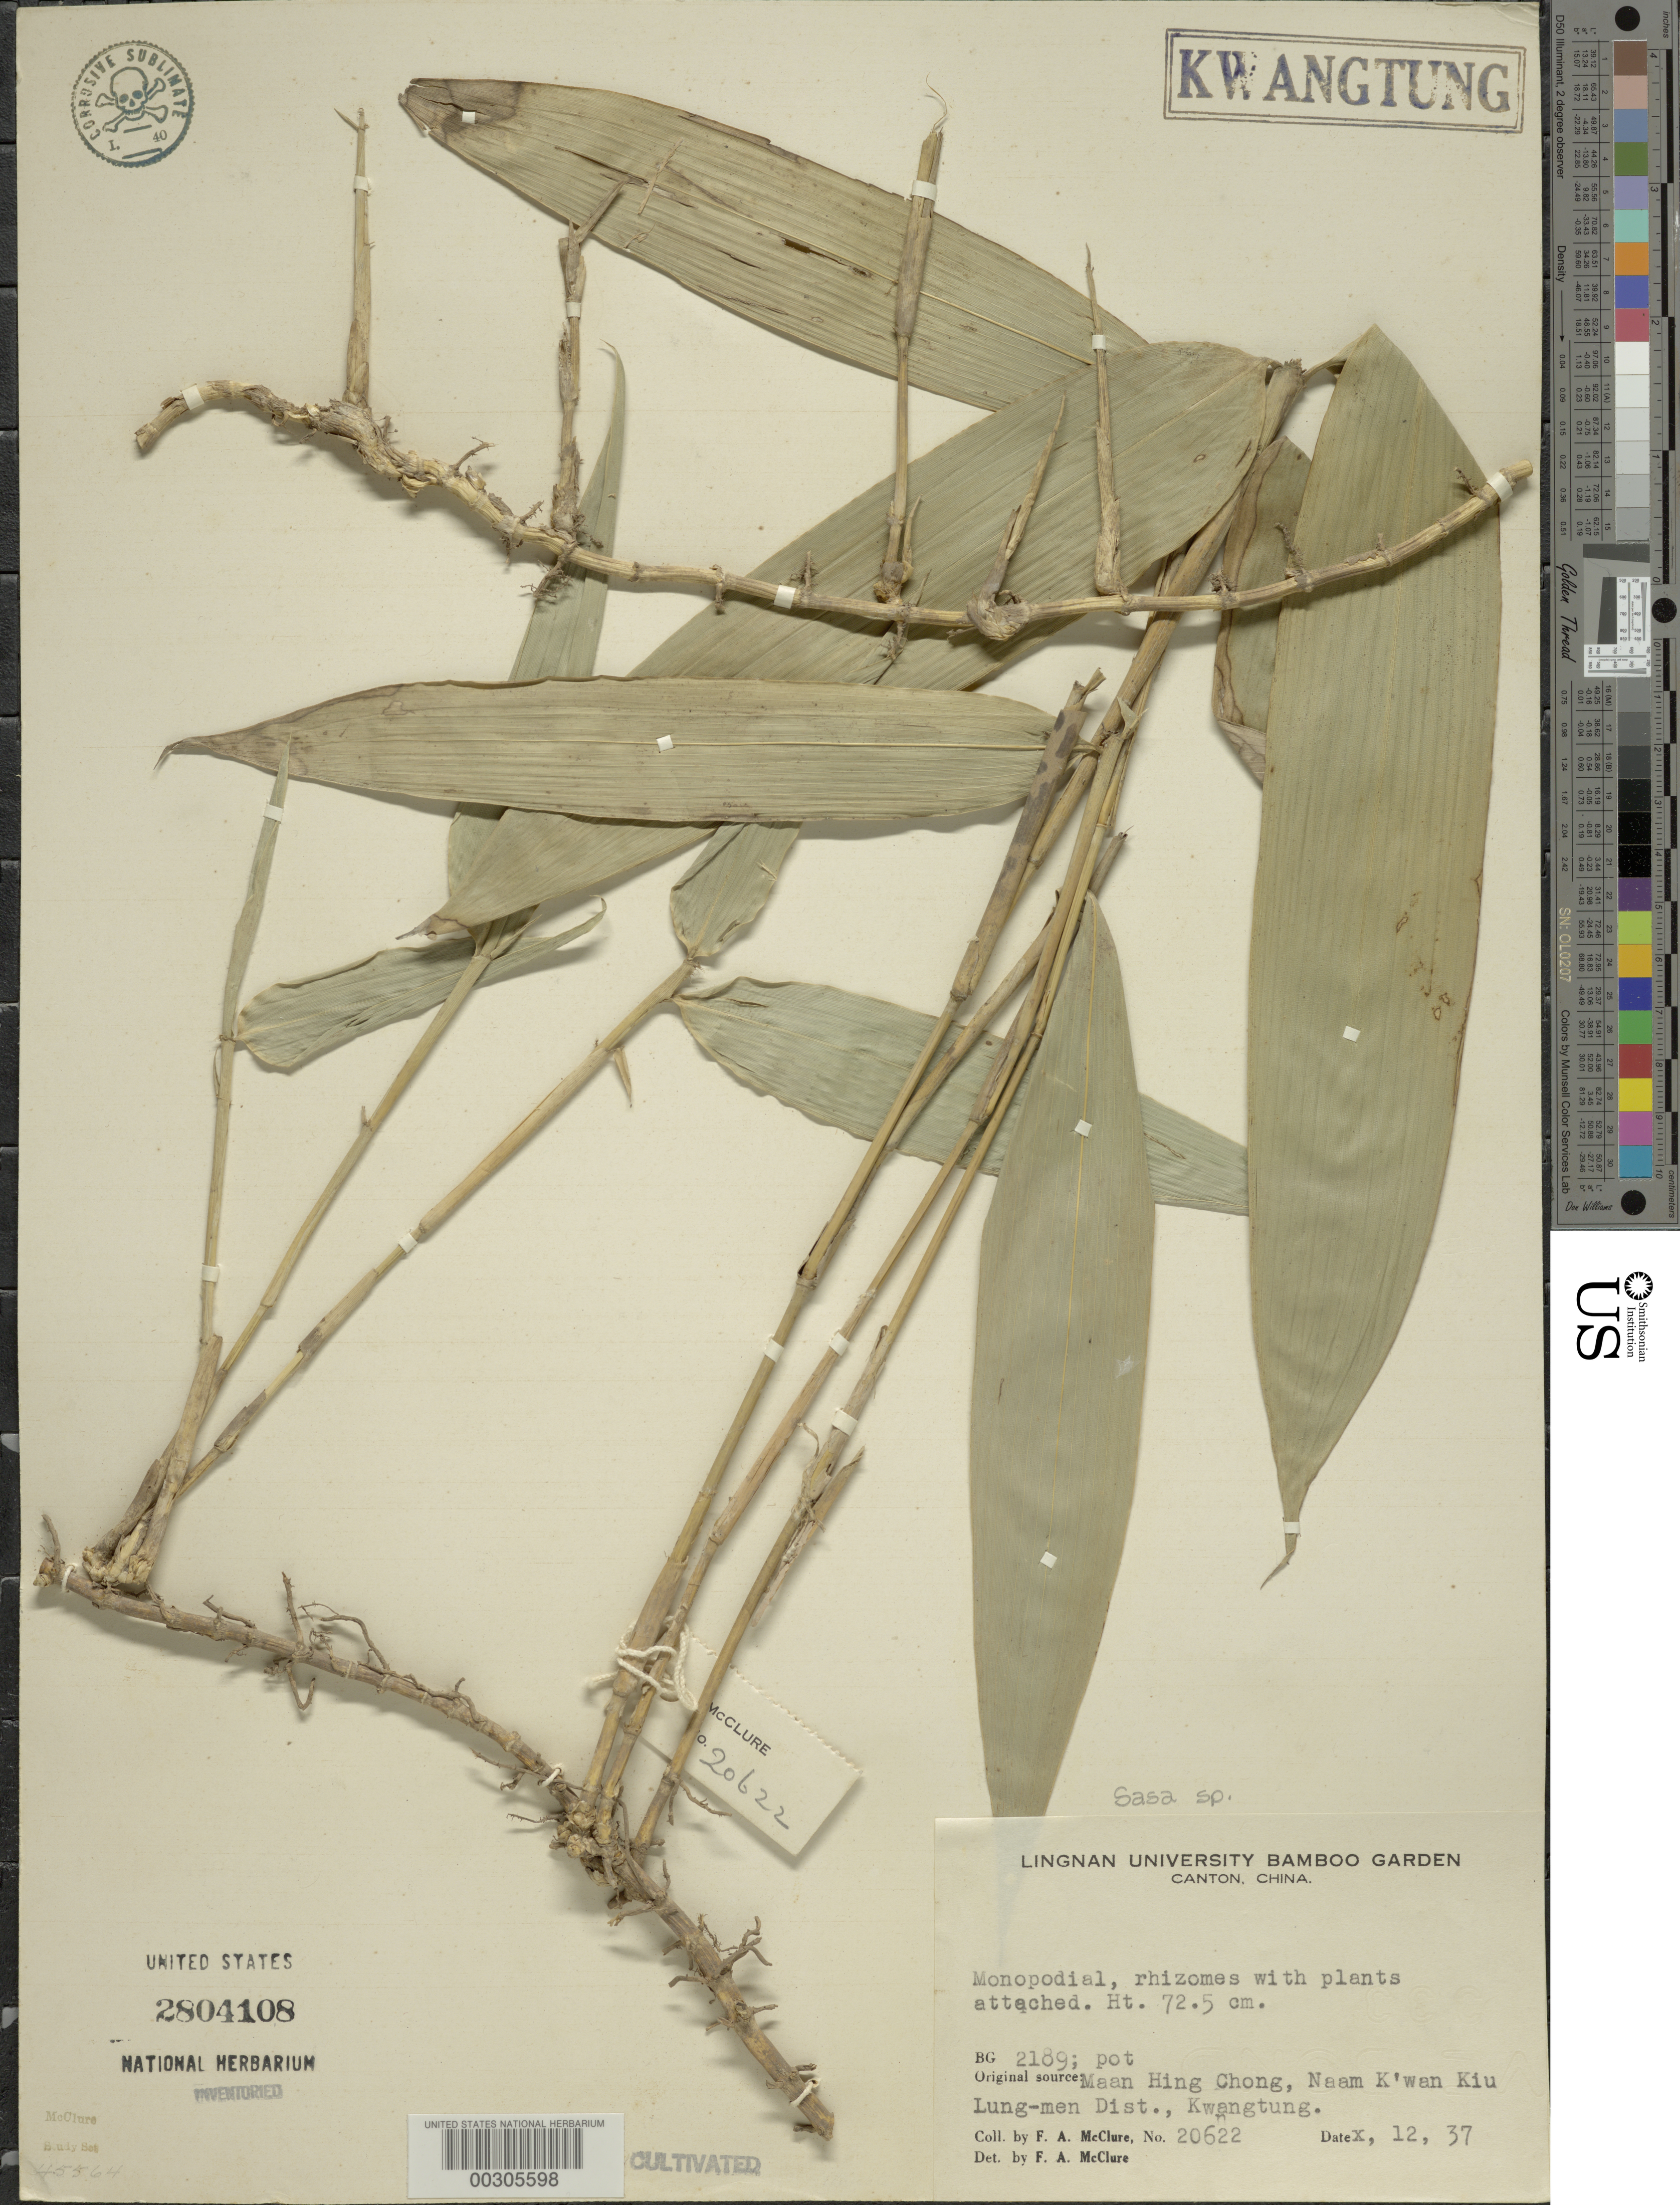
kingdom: Plantae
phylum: Tracheophyta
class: Liliopsida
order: Poales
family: Poaceae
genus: Sasa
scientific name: Sasa sp.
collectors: F. A. McClure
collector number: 20622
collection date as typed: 12 Oct 1937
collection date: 1937-10-12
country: China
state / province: Guangdong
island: Honam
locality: Lingnan univ. bg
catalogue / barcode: US 2804108